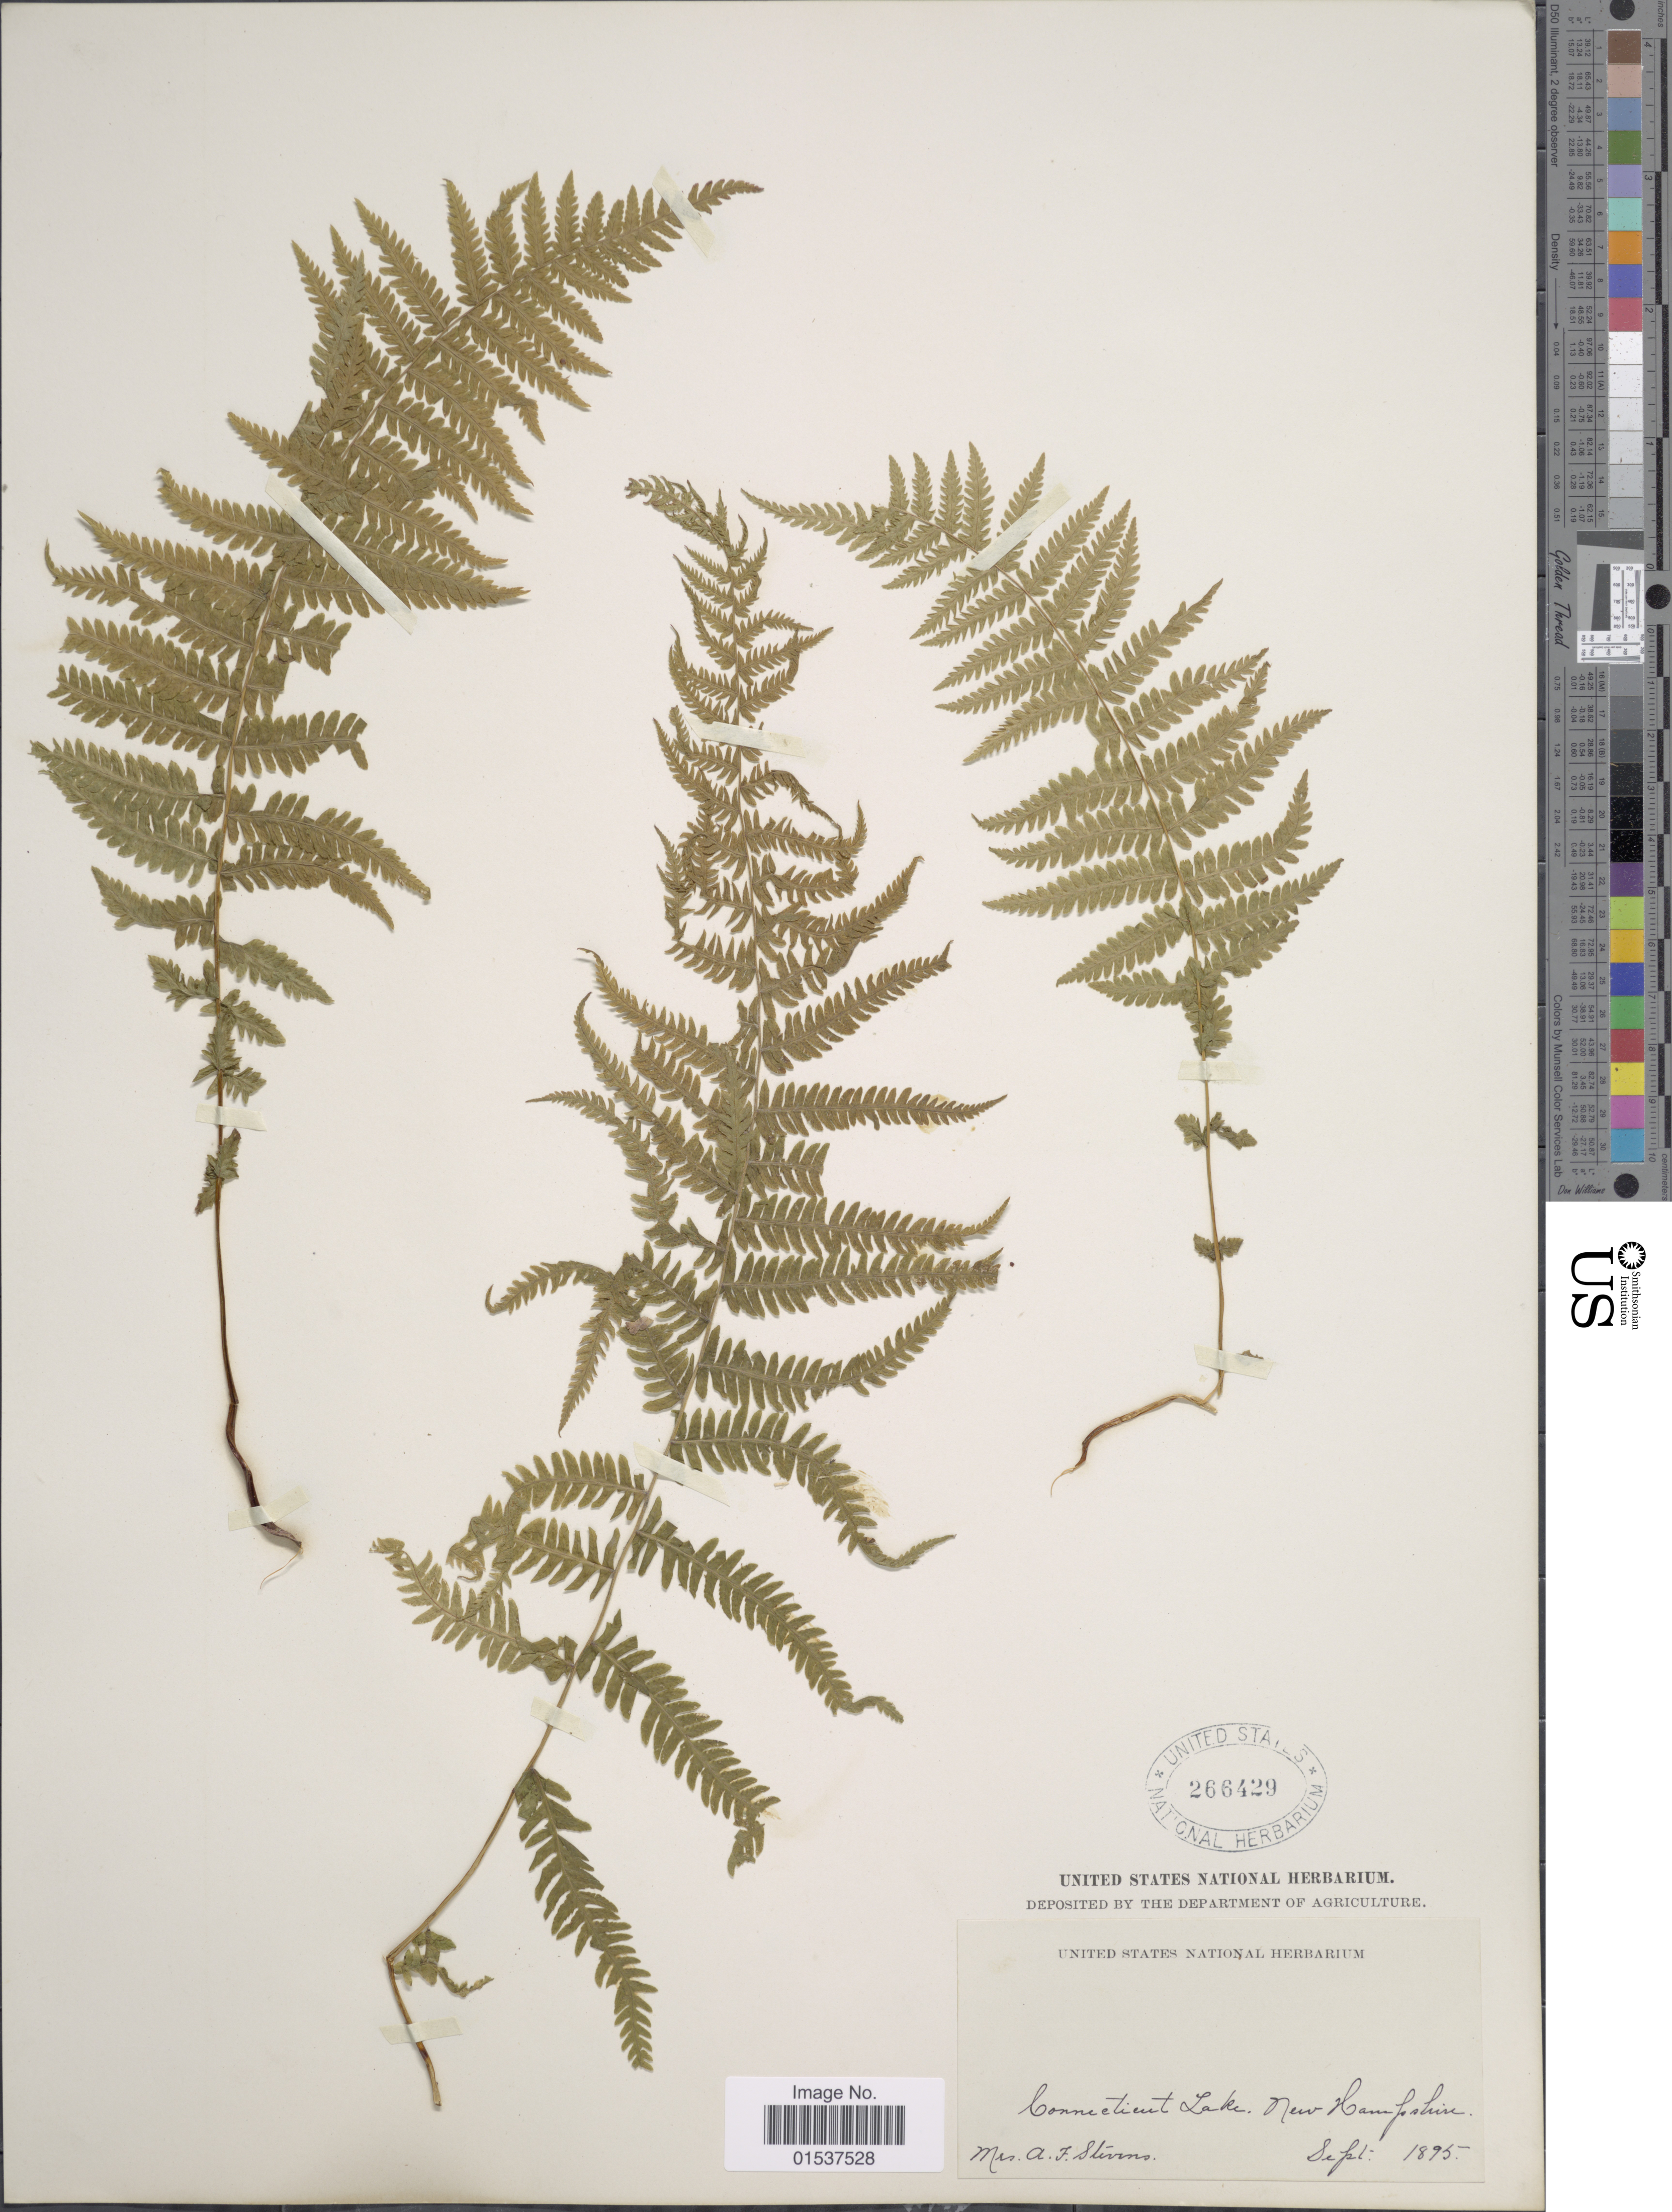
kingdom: Plantae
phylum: Tracheophyta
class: Polypodiopsida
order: Polypodiales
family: Thelypteridaceae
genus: Parathelypteris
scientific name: Parathelypteris noveboracensis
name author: (L.) Ching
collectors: A. F. Stevens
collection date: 1895-09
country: United States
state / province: New Hampshire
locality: Connecticut Lake, New Hampshire.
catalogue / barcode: US 266429